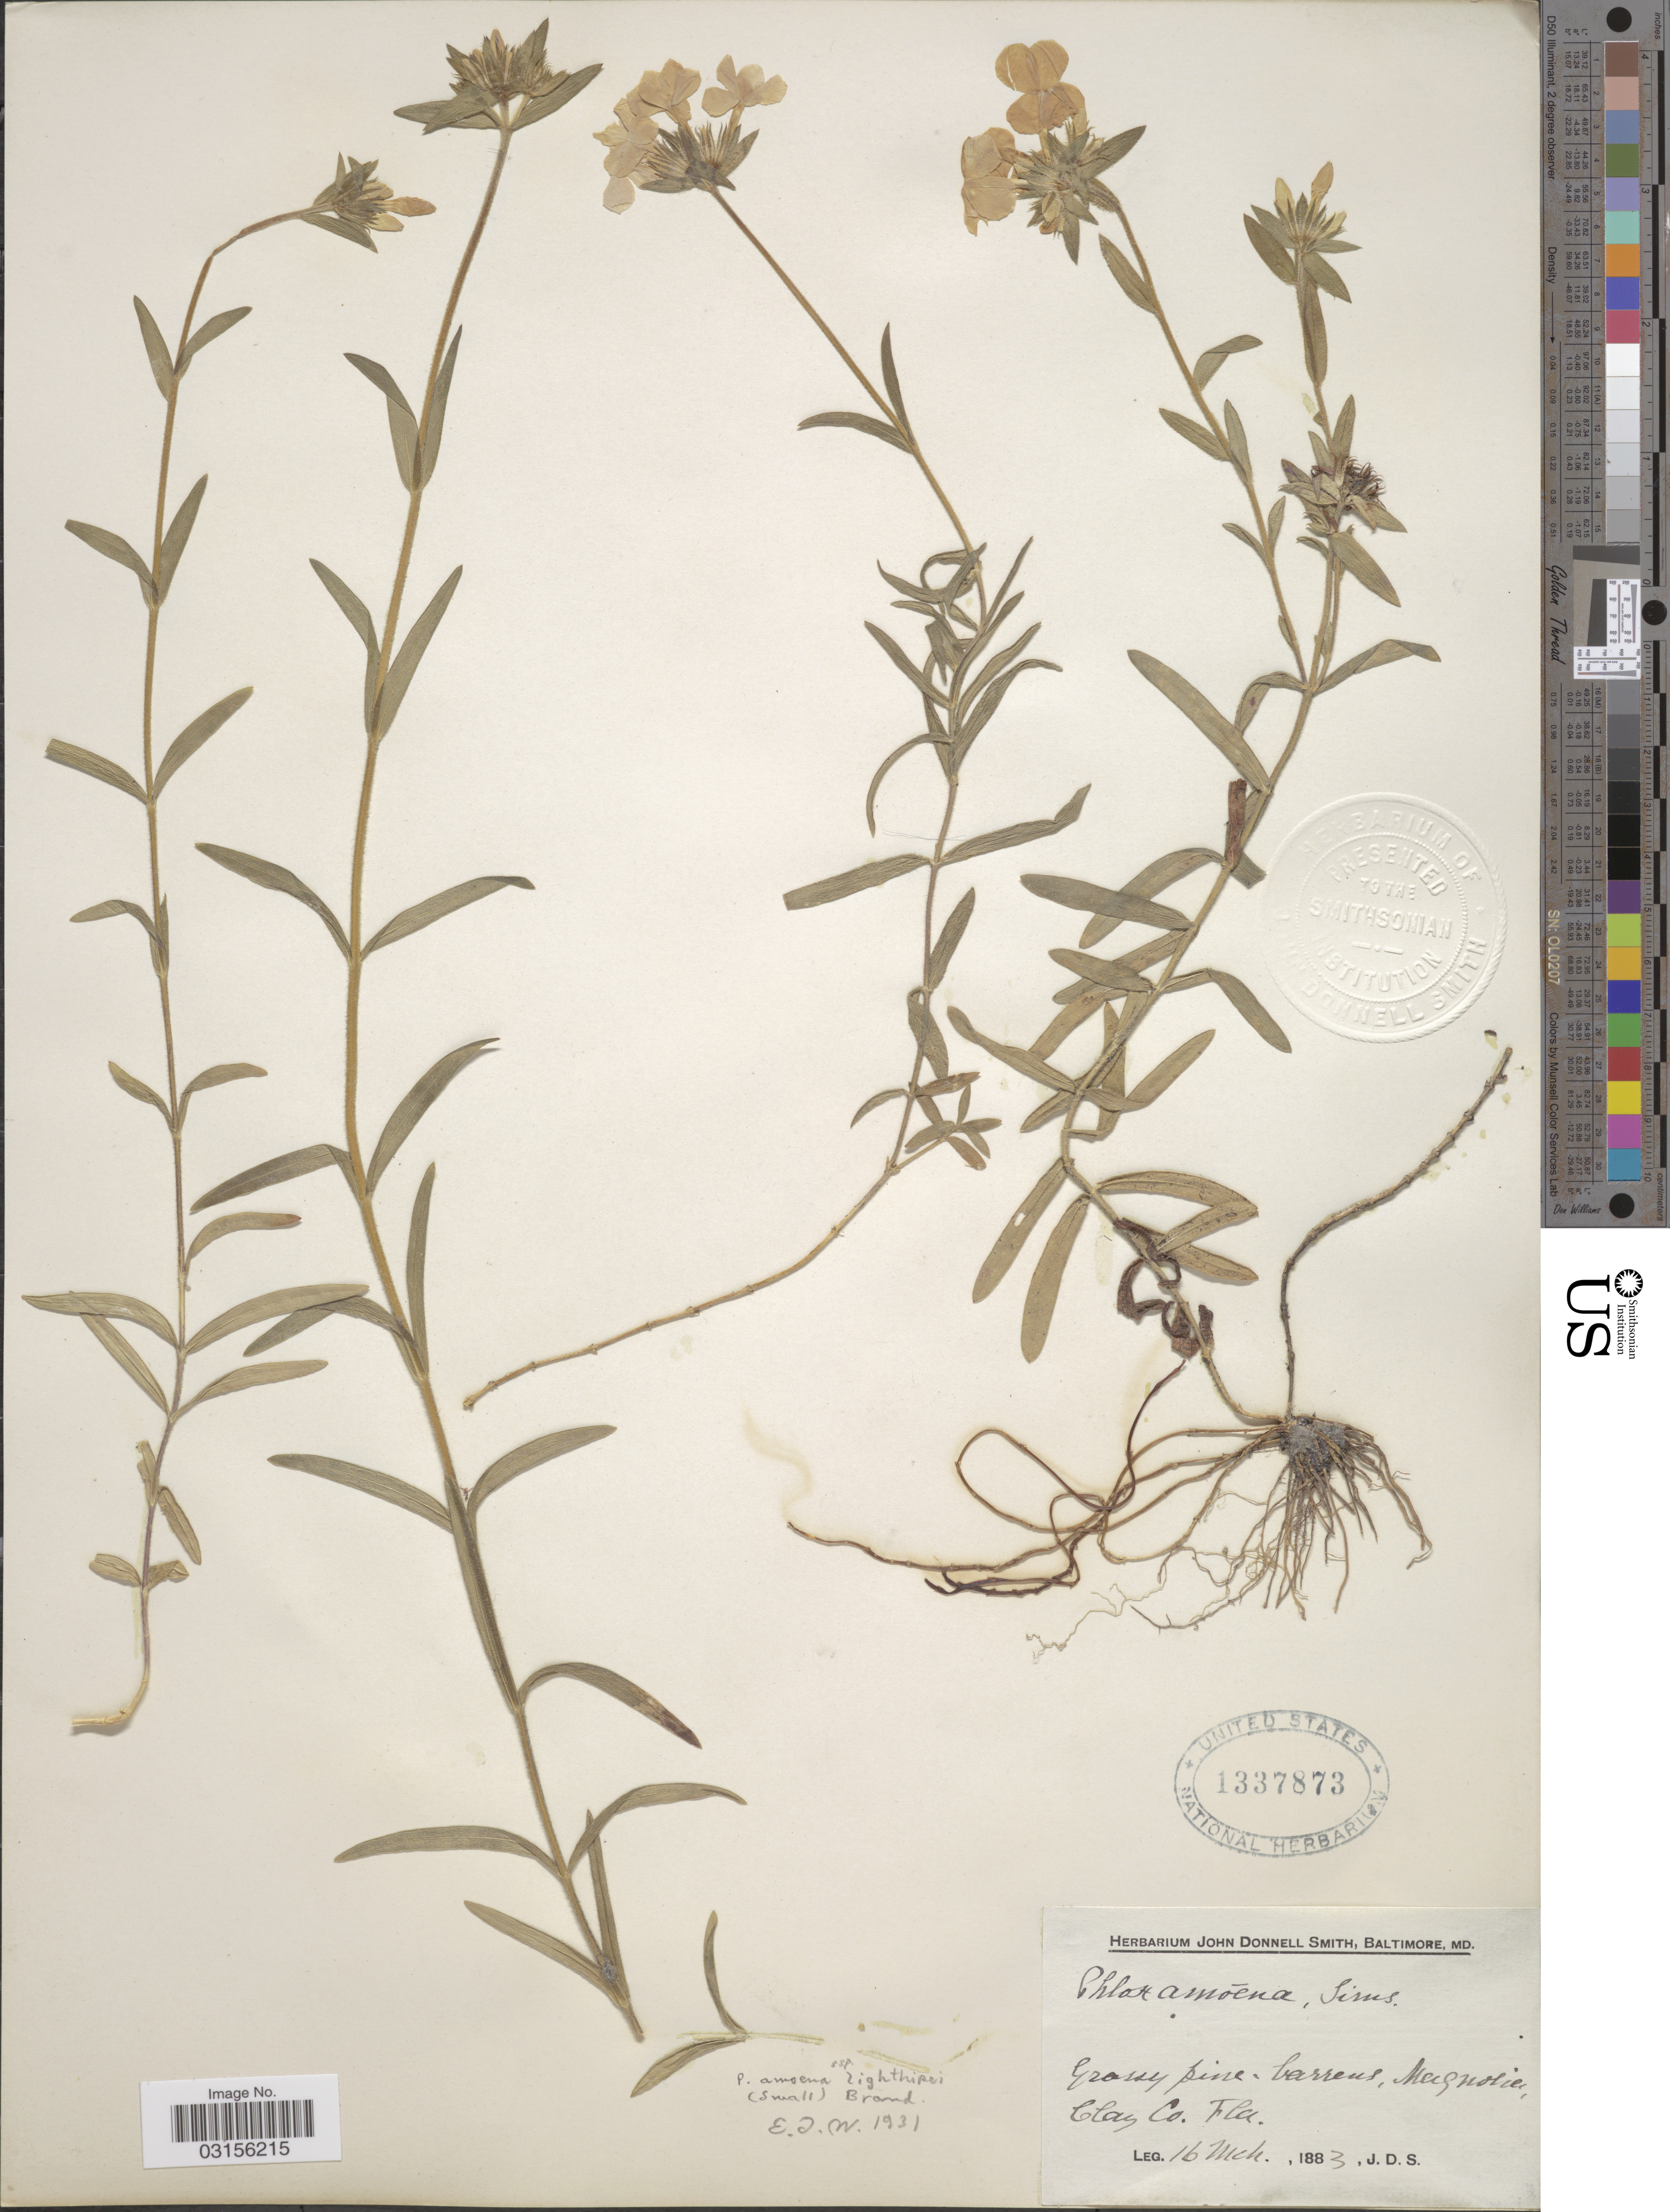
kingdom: Plantae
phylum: Tracheophyta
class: Magnoliopsida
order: Ericales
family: Polemoniaceae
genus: Phlox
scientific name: Phlox amoena subsp. lighthipei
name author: (Small) Wherry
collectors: J. Donnell Smith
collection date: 1883-03-16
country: United States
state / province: Florida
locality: Clay Co.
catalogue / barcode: US 1337873